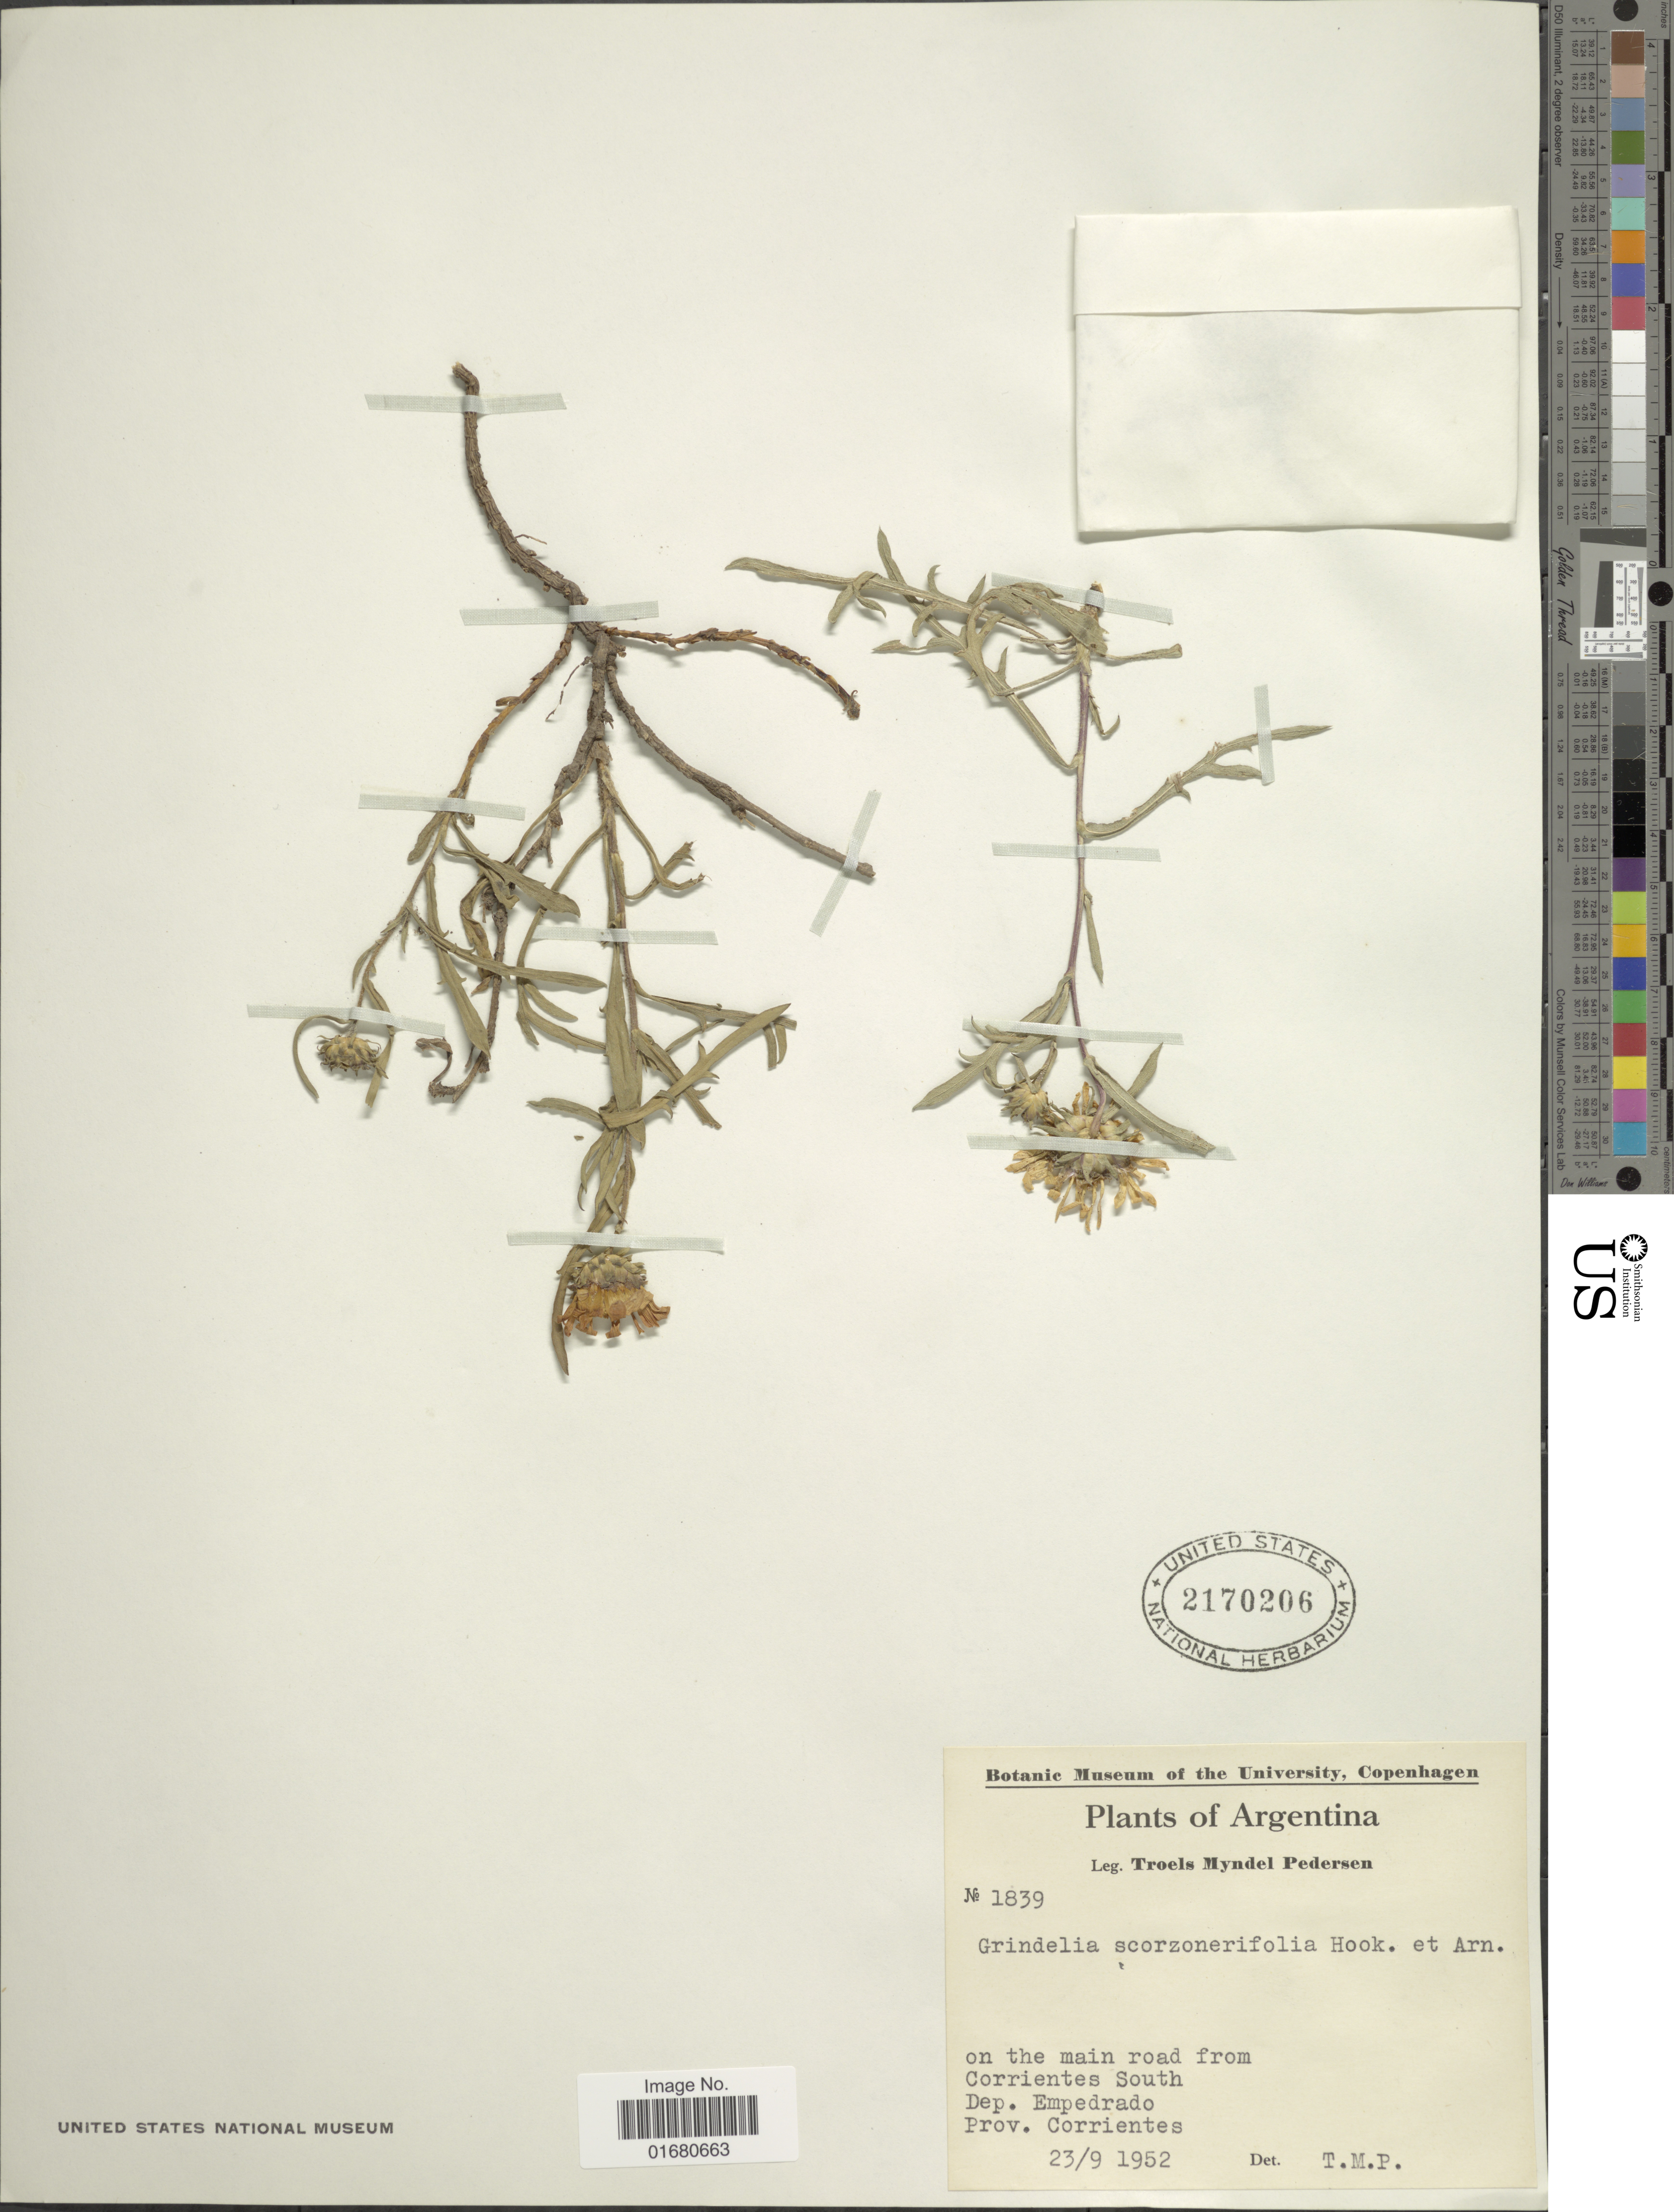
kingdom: Plantae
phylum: Tracheophyta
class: Magnoliopsida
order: Asterales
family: Asteraceae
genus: Grindelia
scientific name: Grindelia scorzonerifolia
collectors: T. Pederson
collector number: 1839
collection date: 1952-09-23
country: Argentina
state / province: Corrientes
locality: On the main road from Corrientes South, Dep. Empedrado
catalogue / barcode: US 2170206